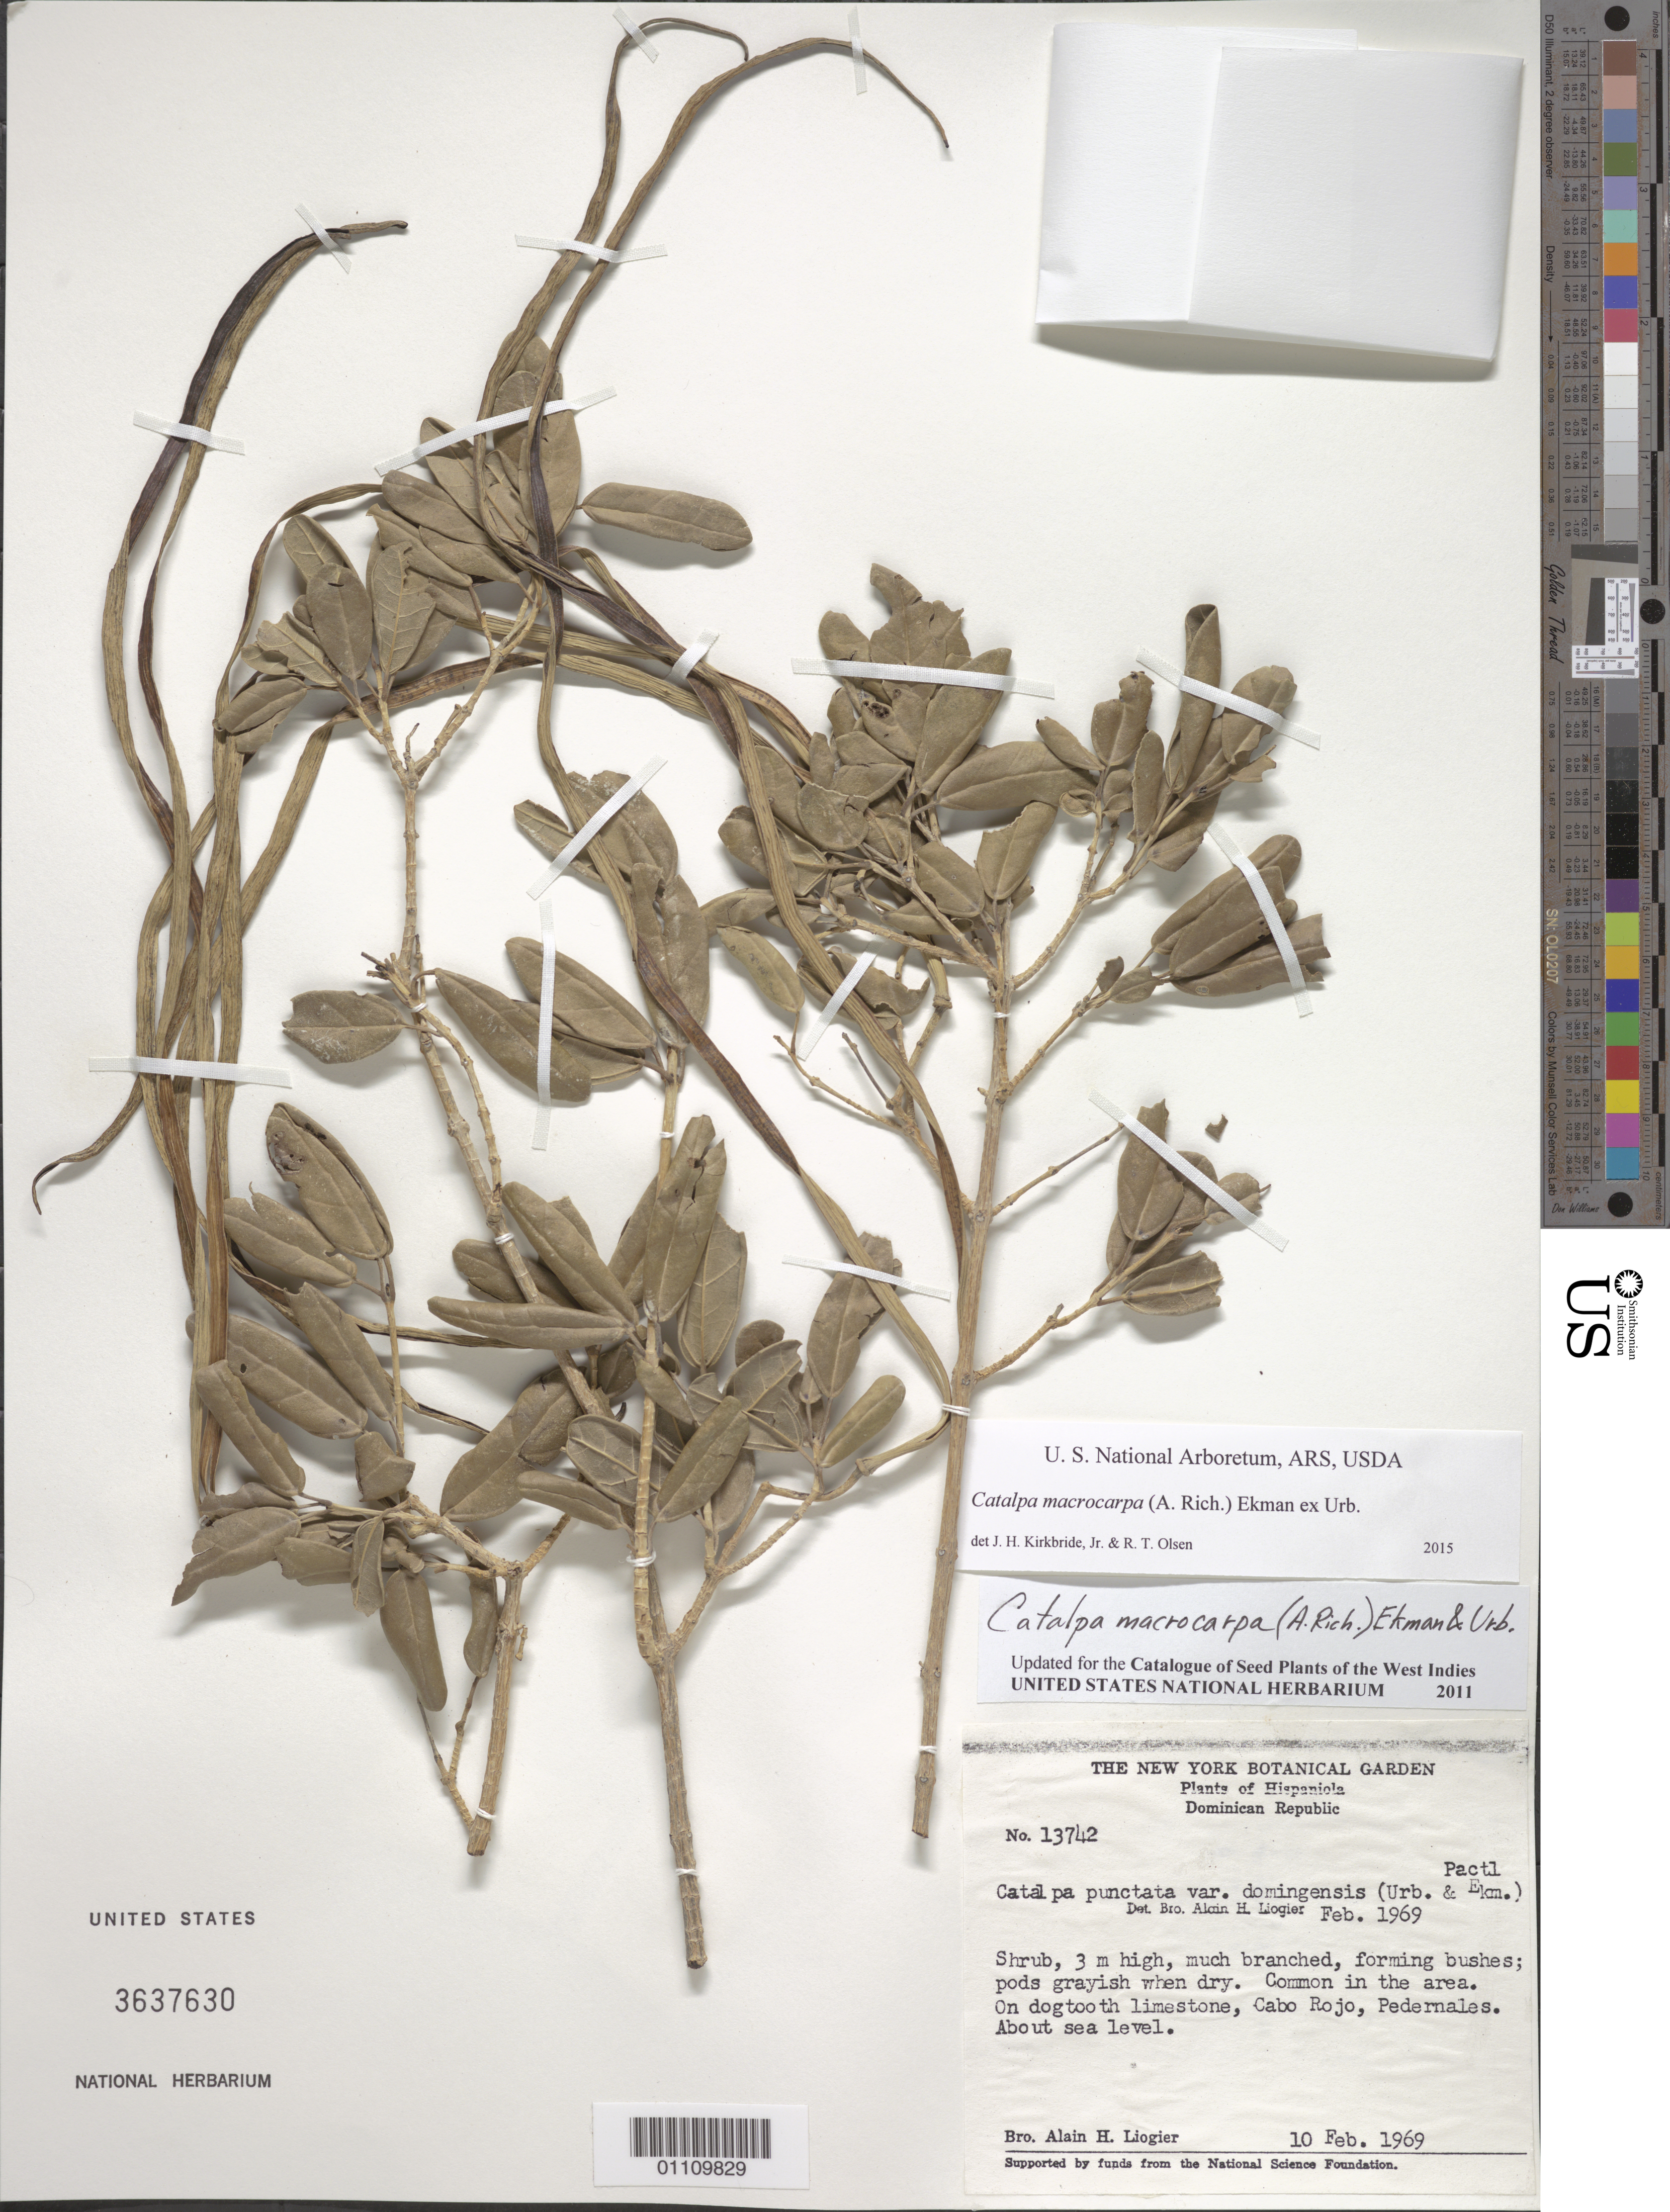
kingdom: Plantae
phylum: Tracheophyta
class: Magnoliopsida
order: Lamiales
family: Bignoniaceae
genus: Catalpa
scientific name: Catalpa macrocarpa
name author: (A. Rich.) Ekman ex Urb.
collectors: A. H. Liogier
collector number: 13742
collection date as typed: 10 Feb 1969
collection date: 1969-02-10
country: Dominican Republic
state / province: Pedernales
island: Hispaniola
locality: Cabo Rojo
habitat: On dogtooth limestone, common in the area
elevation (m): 0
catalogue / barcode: US 3637630